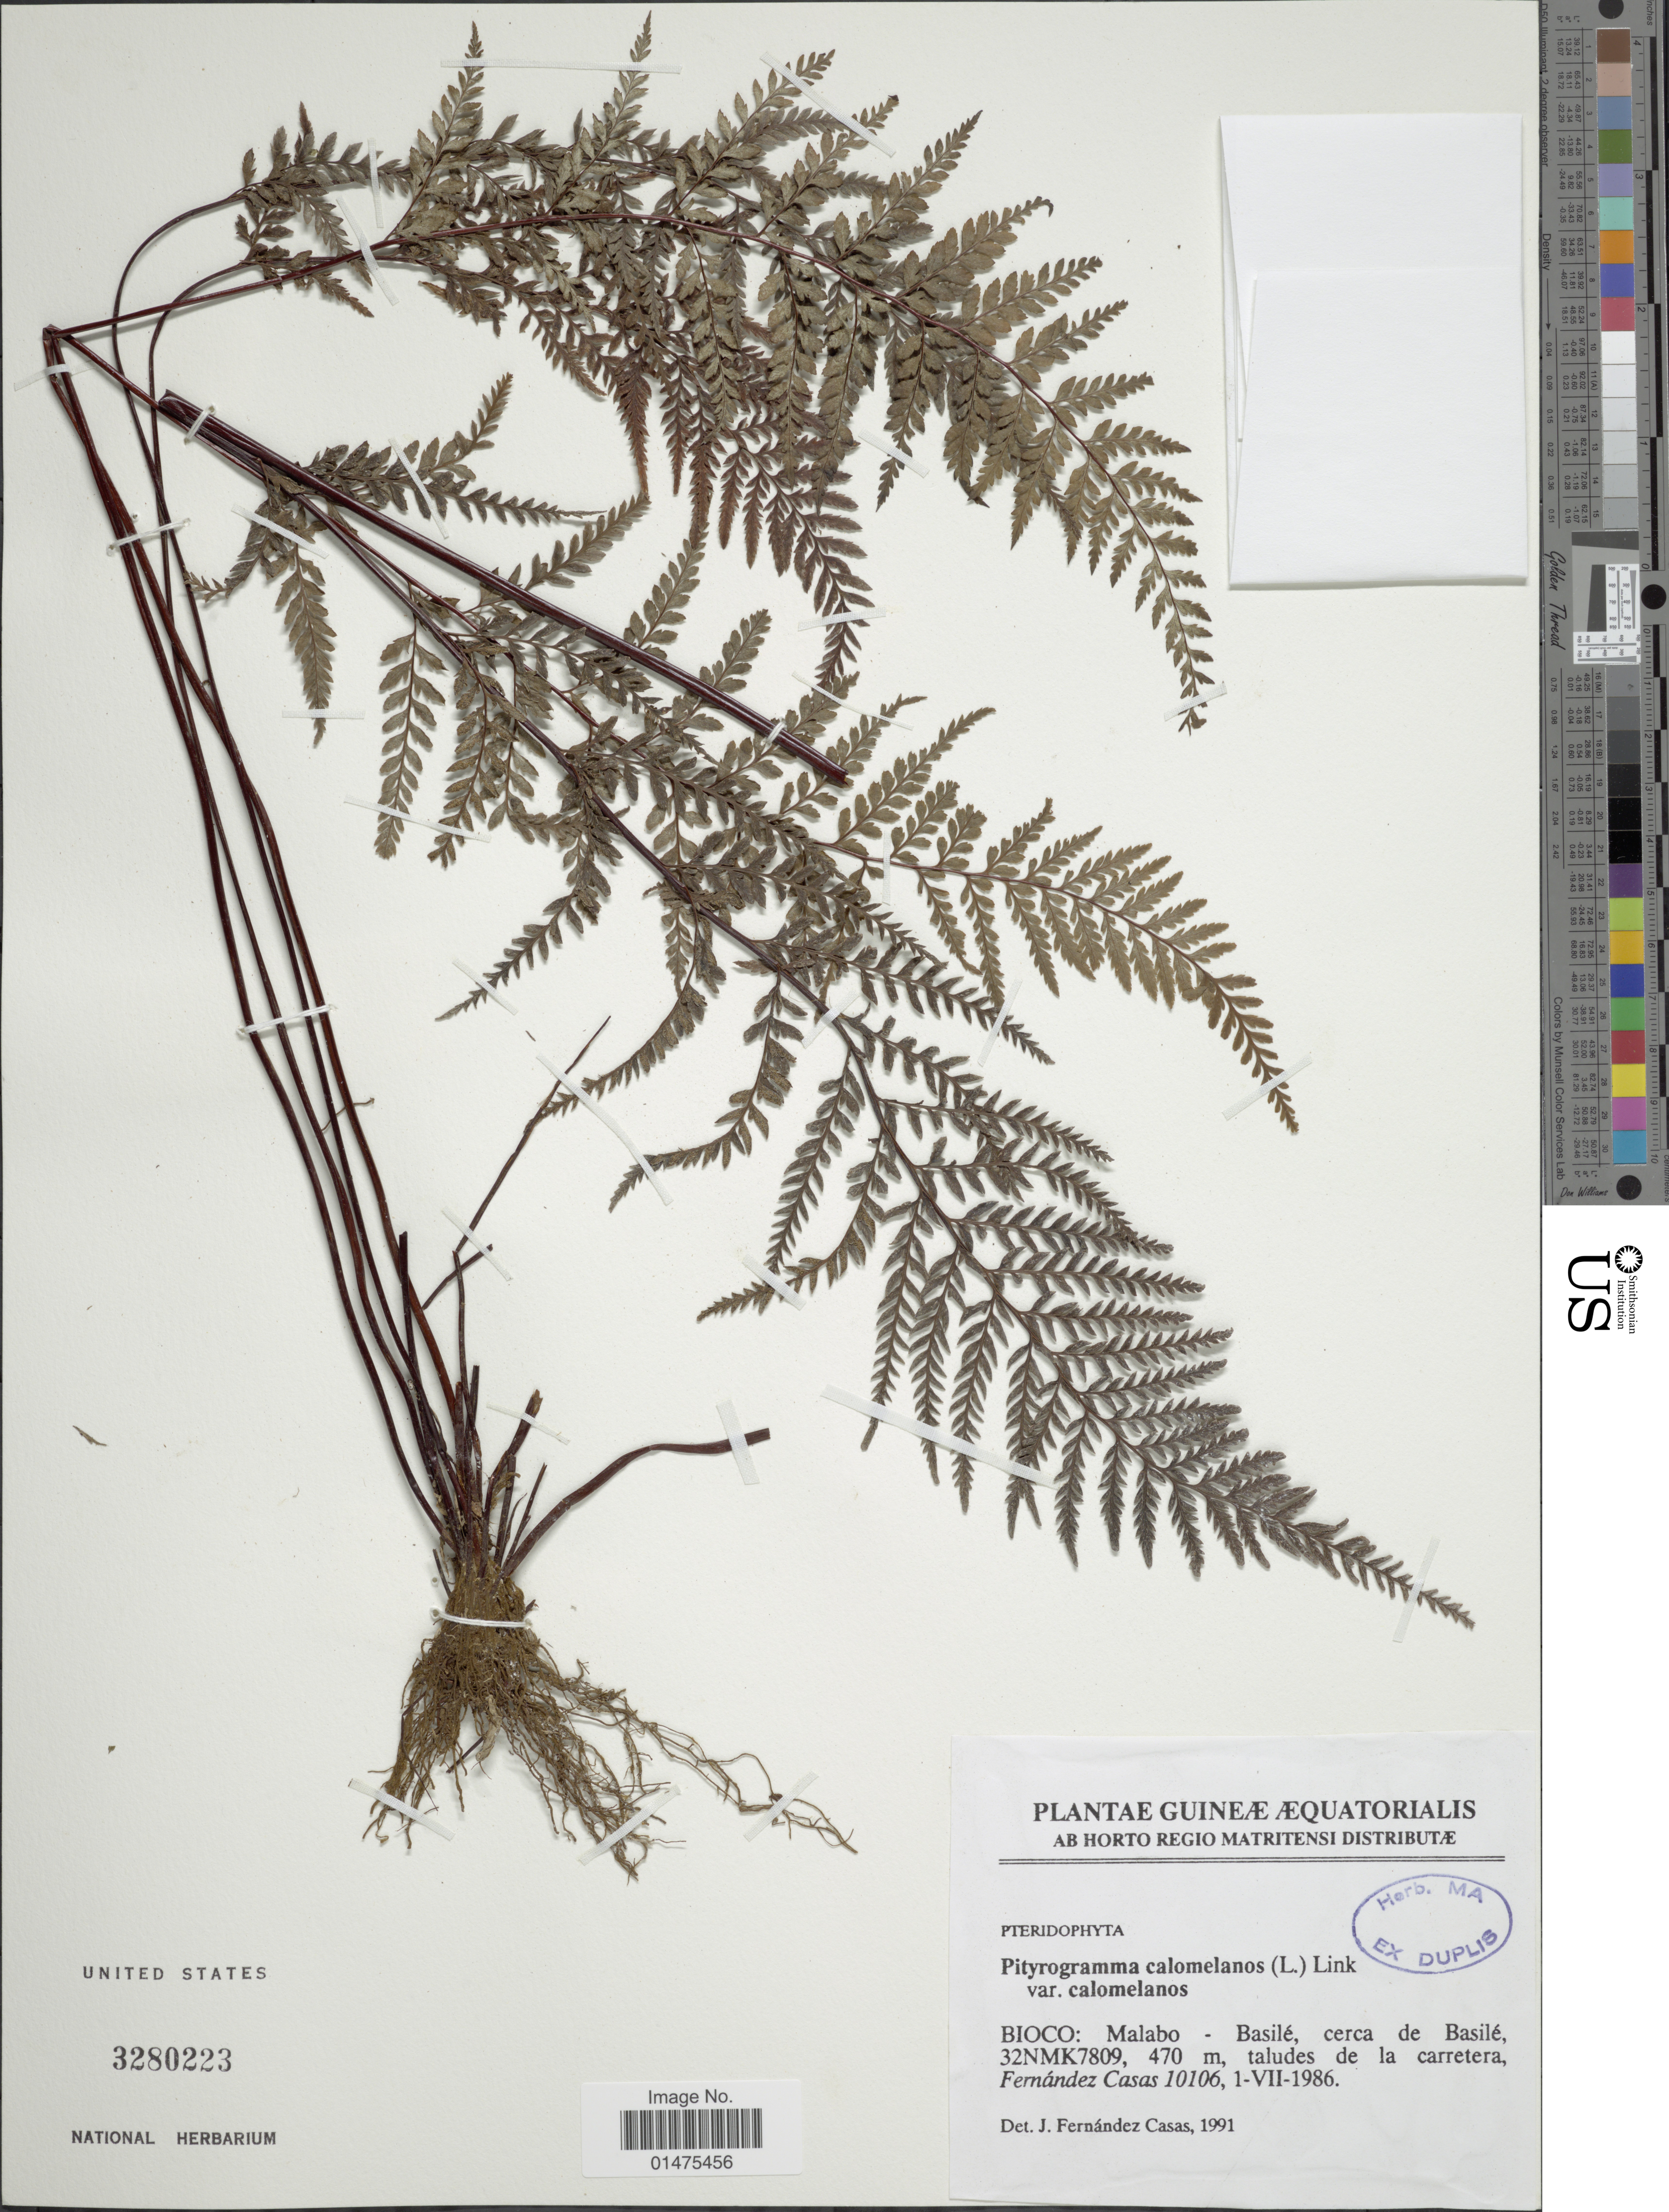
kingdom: Plantae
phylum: Tracheophyta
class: Polypodiopsida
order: Polypodiales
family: Pteridaceae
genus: Pityrogramma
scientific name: Pityrogramma calomelanos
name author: (L.) Link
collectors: F. Casas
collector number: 10106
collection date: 1986-07-01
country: Equatorial Guinea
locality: Bioco: Malabo - Basilé, cerca de Basilé, 32NMK7809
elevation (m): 470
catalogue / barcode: US 3280223